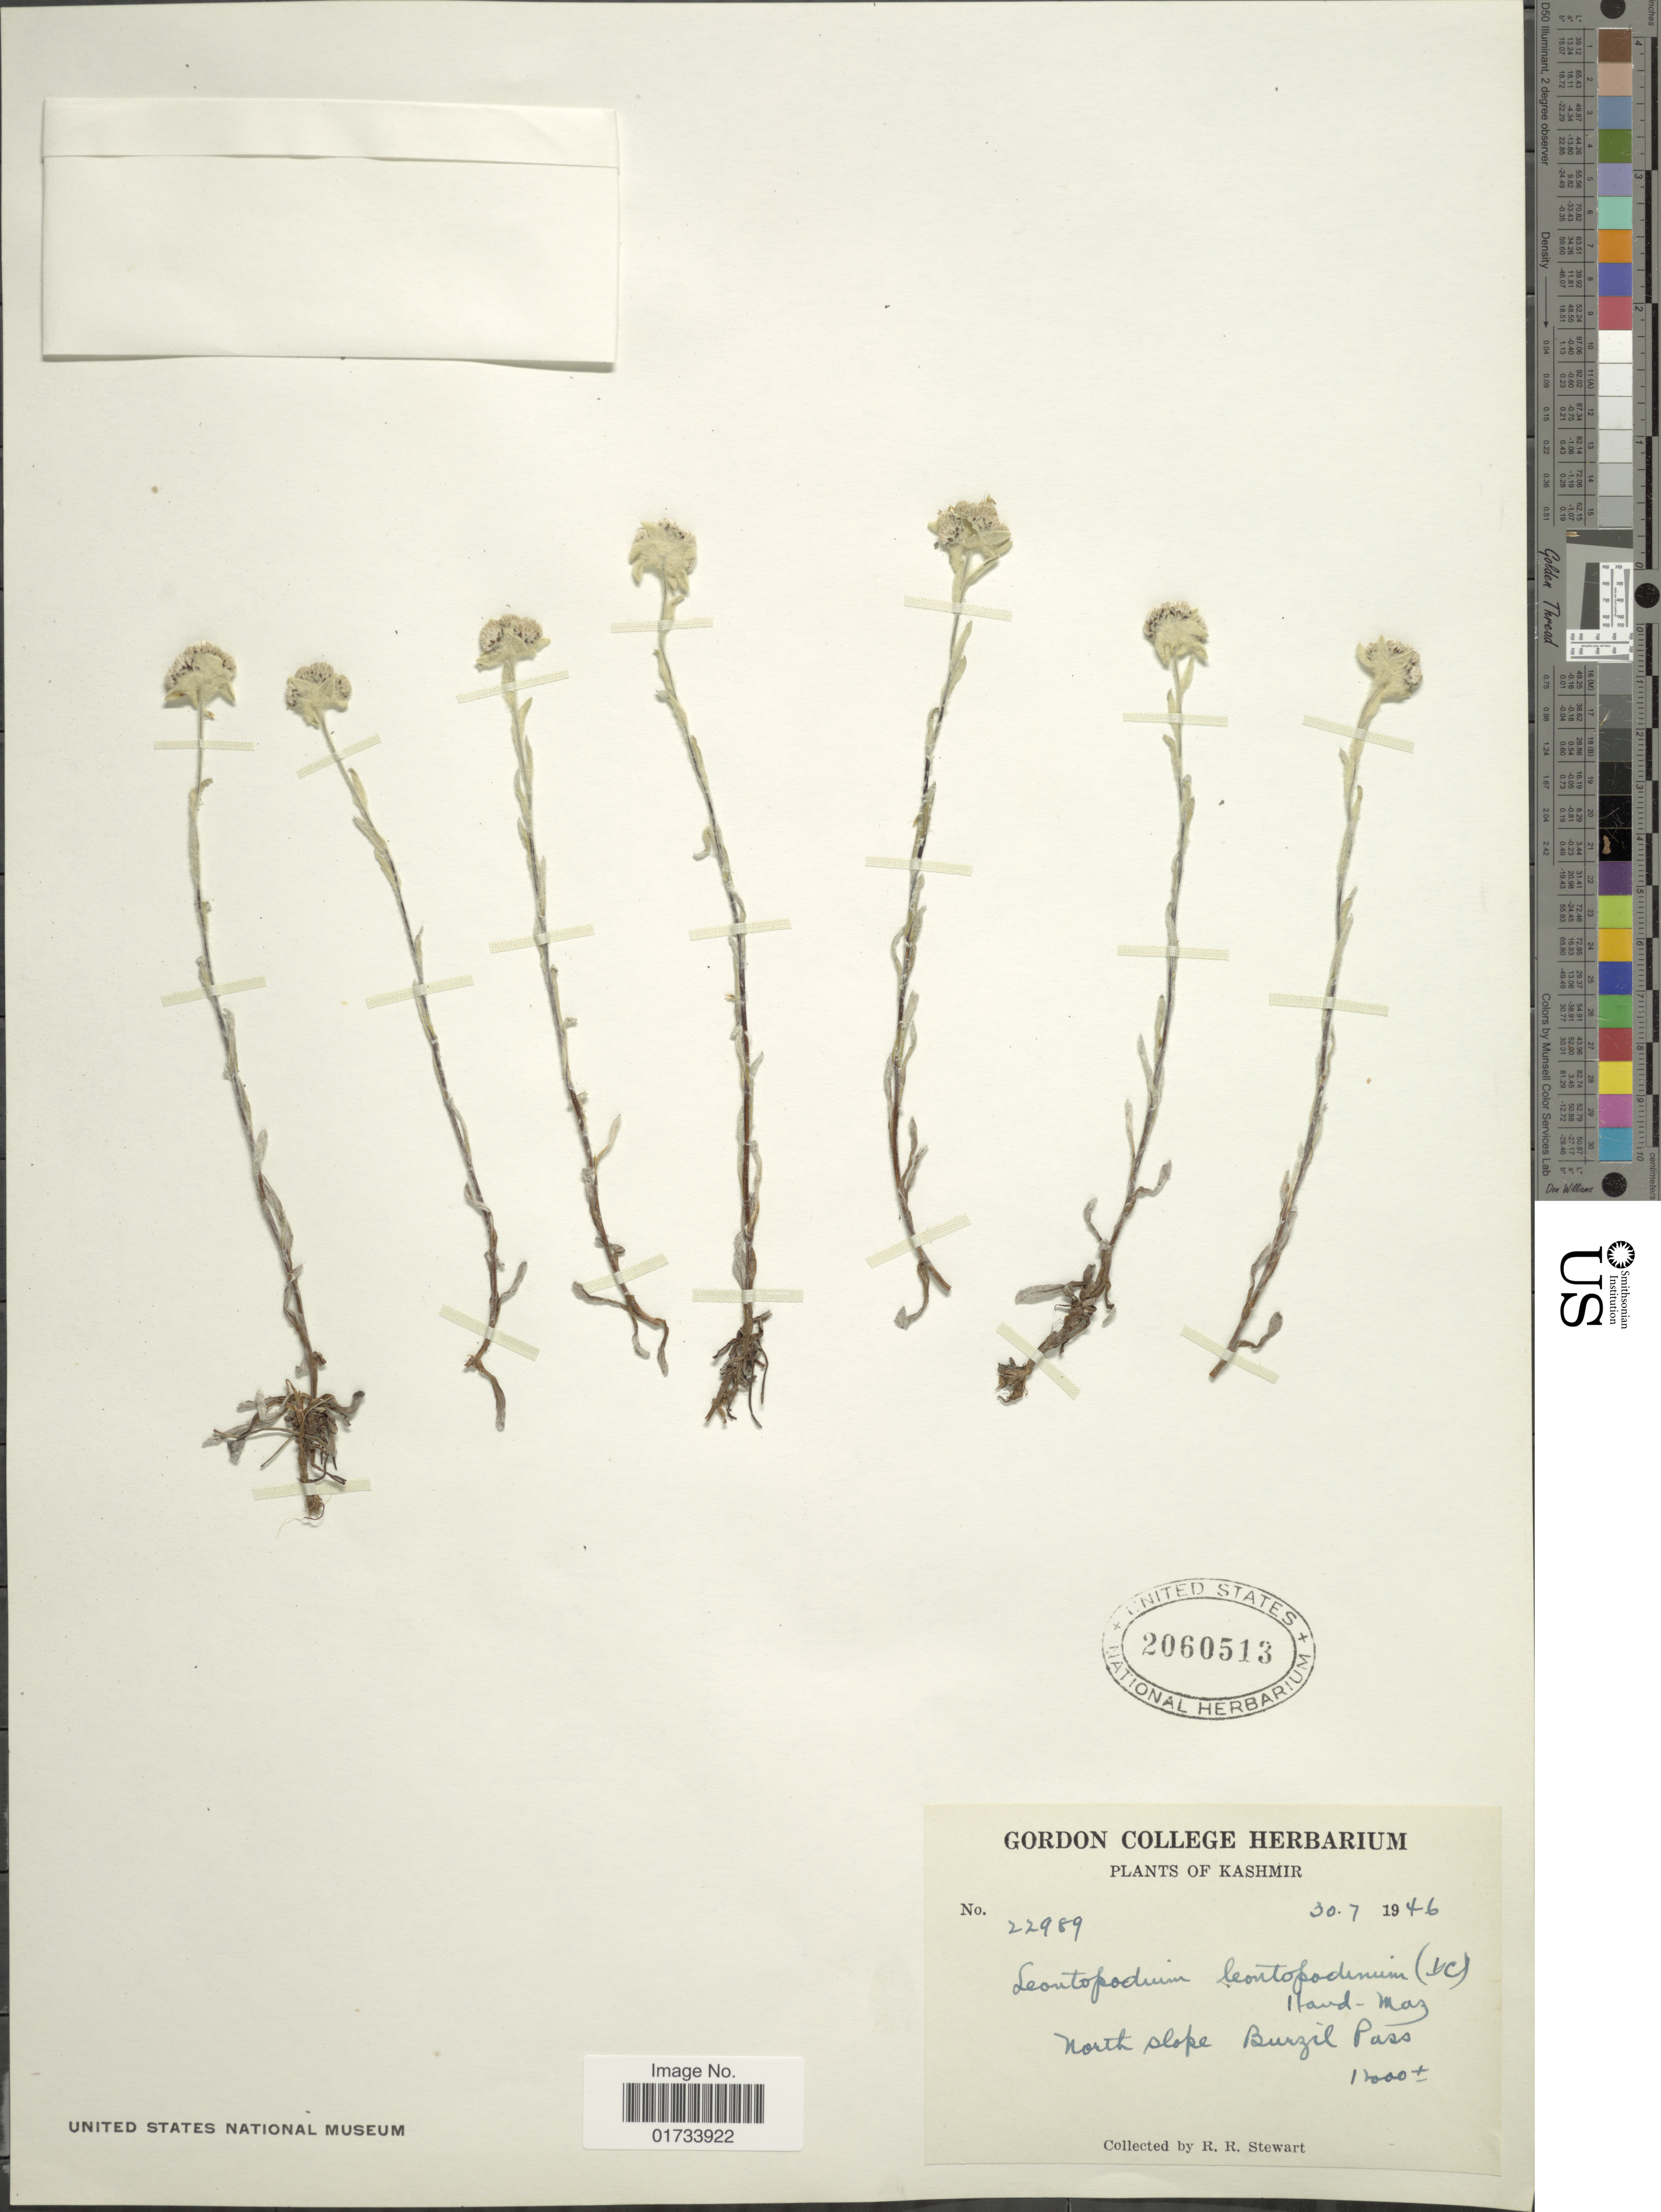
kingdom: Plantae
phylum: Tracheophyta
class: Magnoliopsida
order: Asterales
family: Asteraceae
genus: Leontopodium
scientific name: Leontopodium leontopodinum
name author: (DC.) Hand.-Mazz.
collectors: R. R. Stewart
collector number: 22989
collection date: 1946-07-30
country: India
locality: Kashmir, north slope Burzil Pass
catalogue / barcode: US 2060513